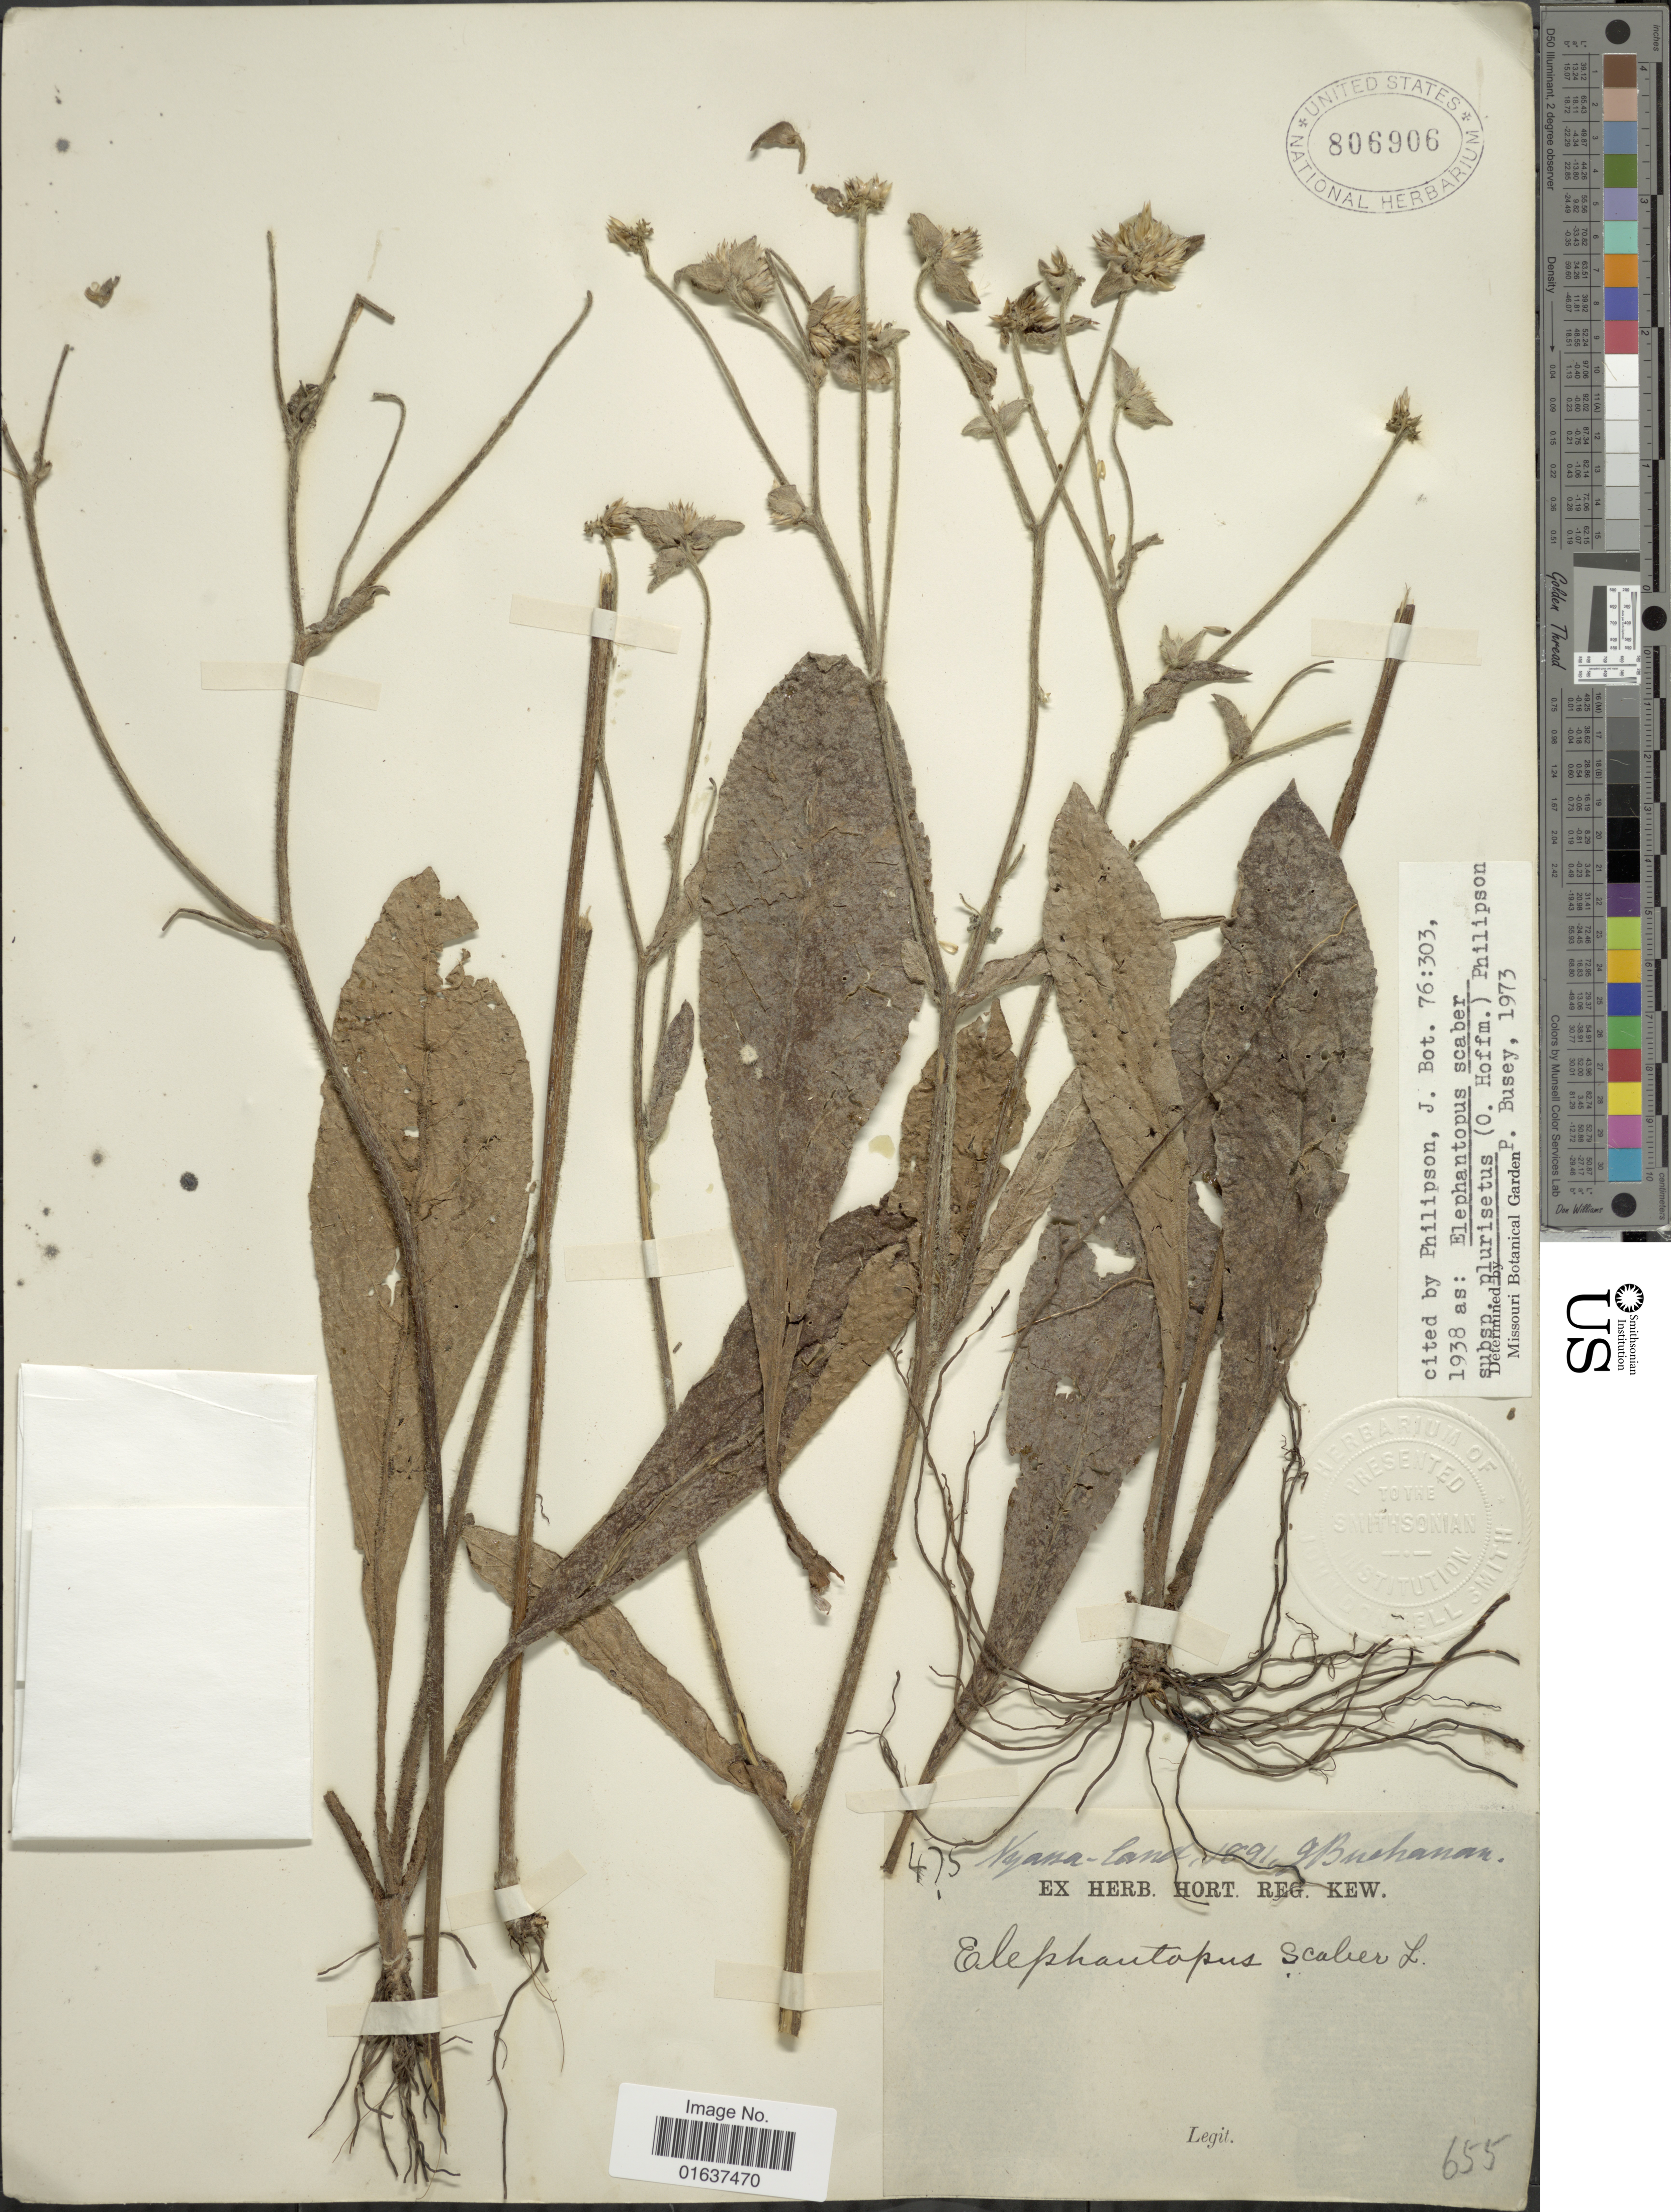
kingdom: Plantae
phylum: Tracheophyta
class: Magnoliopsida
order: Asterales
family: Asteraceae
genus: Elephantopus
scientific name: Elephantopus scaber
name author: L.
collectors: J. Buchanan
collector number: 475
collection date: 1891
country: Malawi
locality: Nyasaland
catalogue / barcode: US 806906